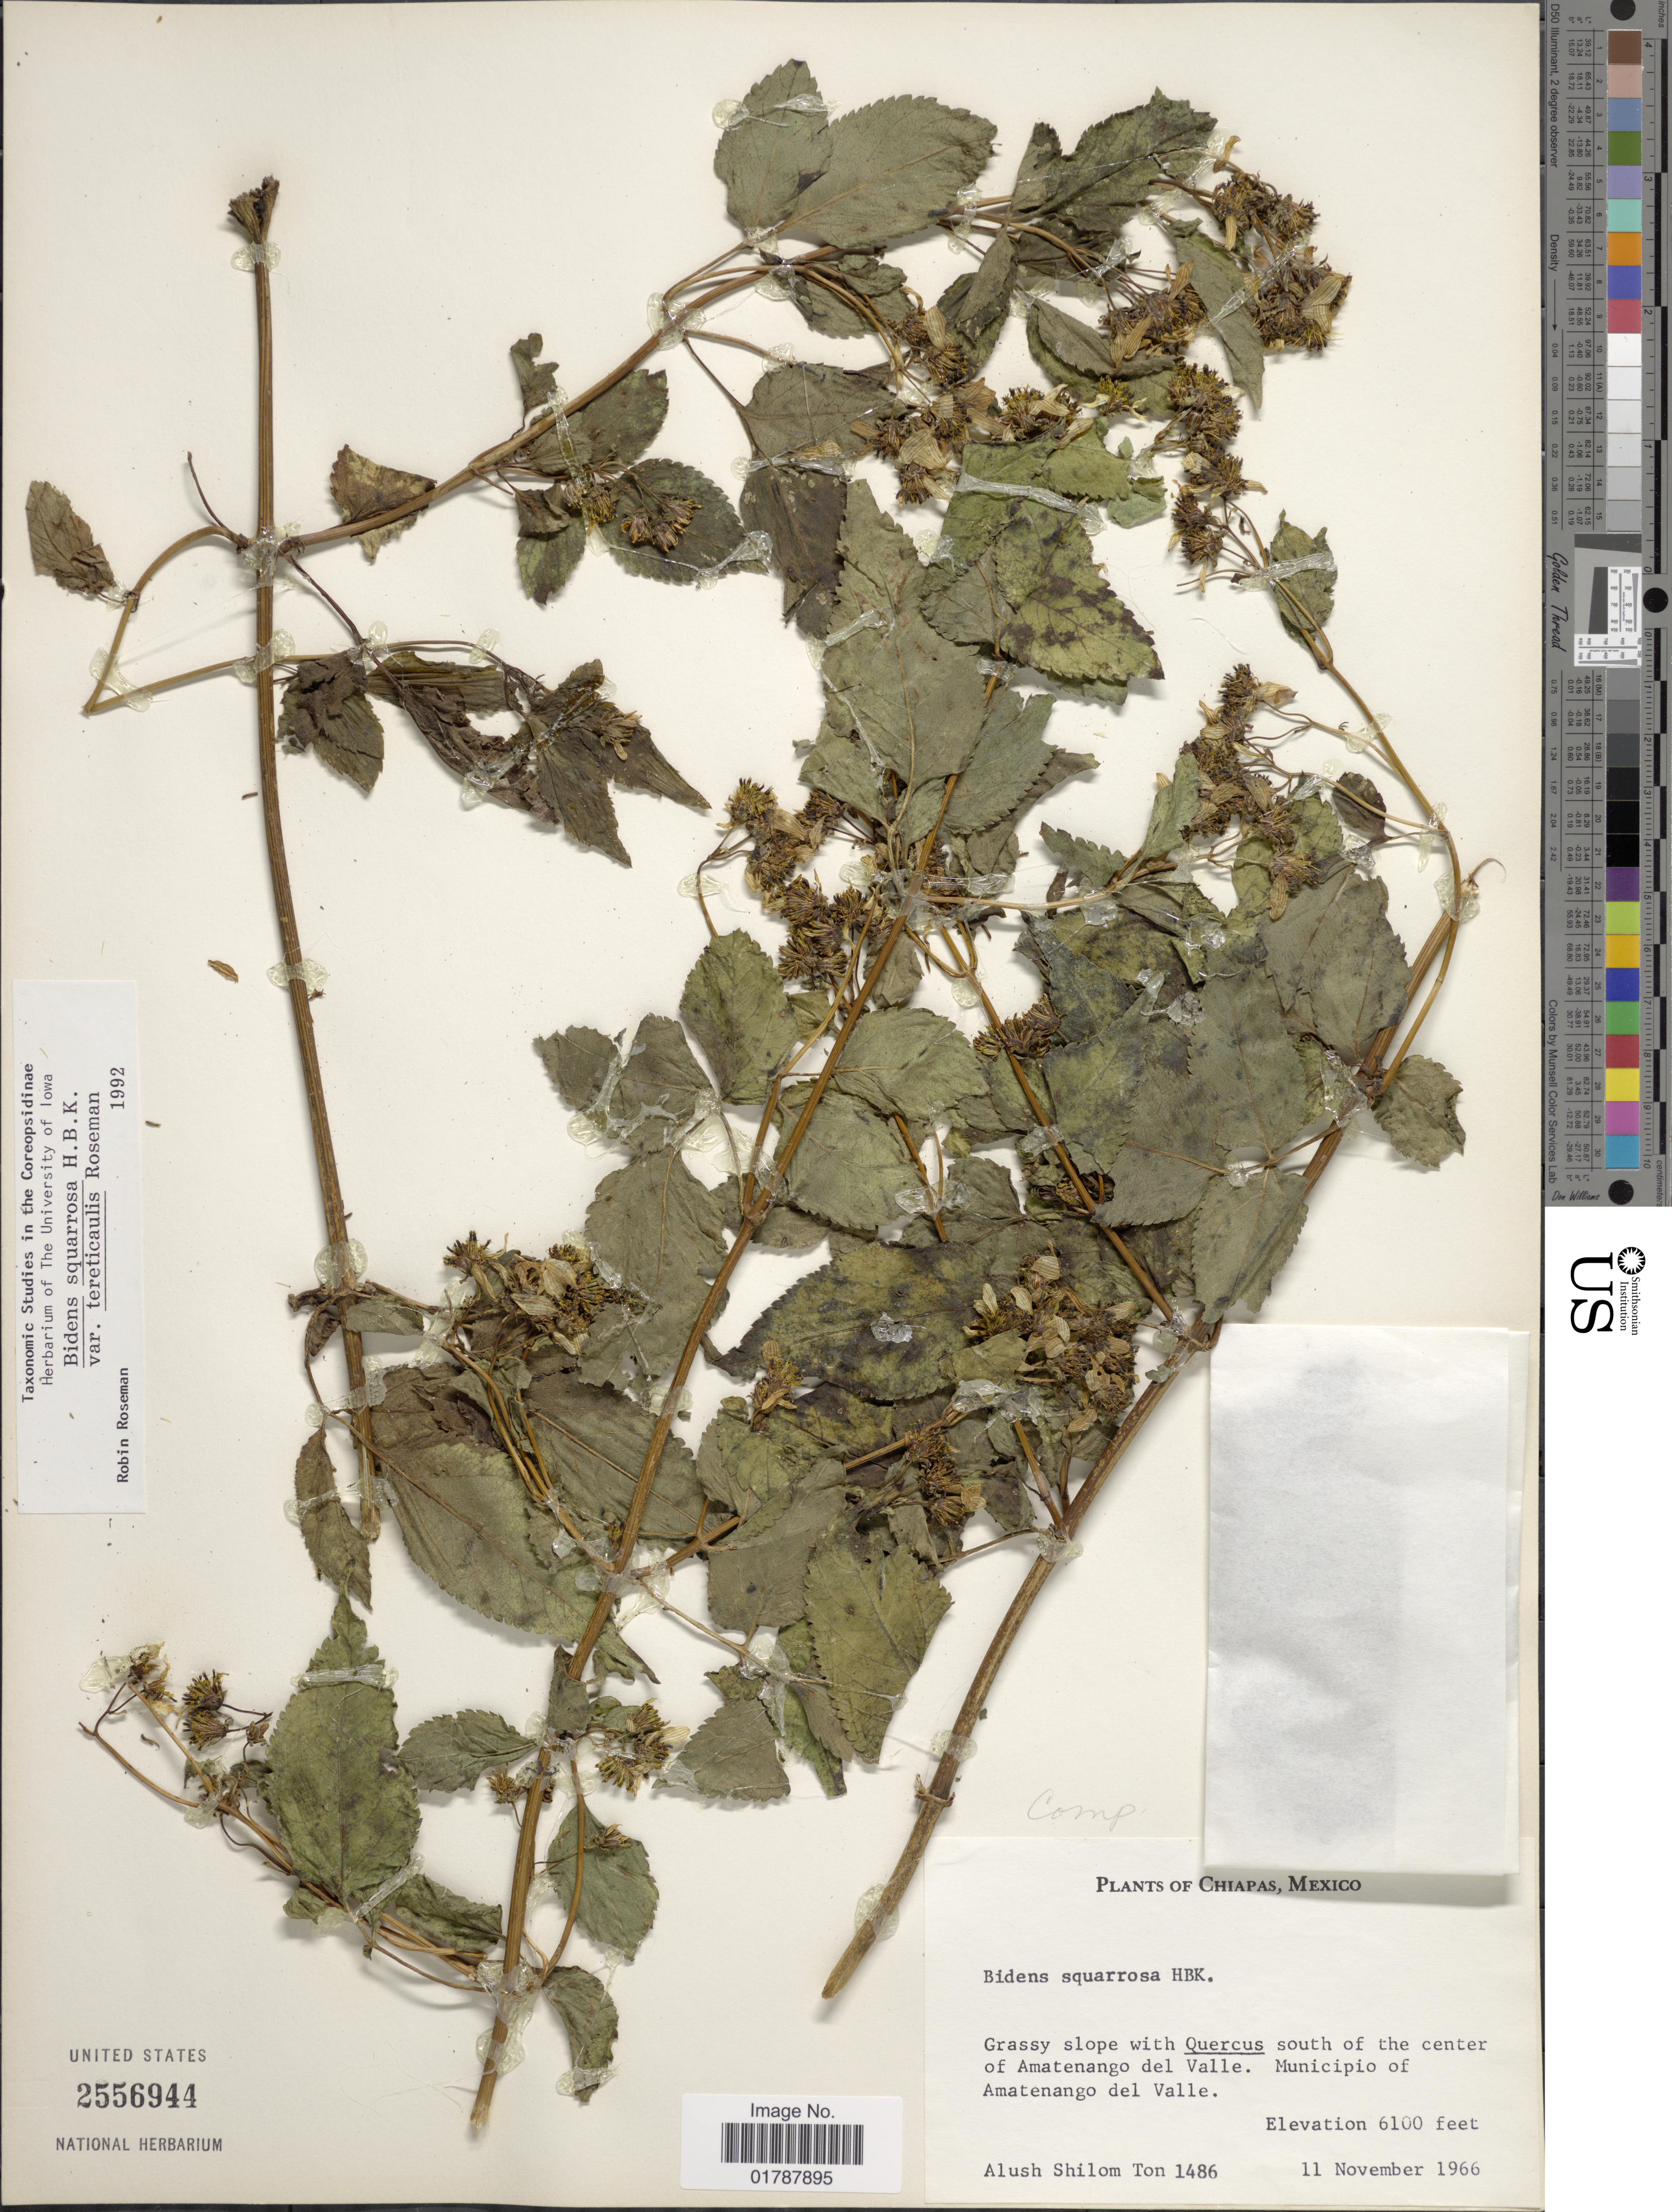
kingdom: Plantae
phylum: Tracheophyta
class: Magnoliopsida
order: Asterales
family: Asteraceae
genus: Bidens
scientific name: Bidens squarrosa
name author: Kunth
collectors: A. S. Ton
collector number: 1486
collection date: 1966-11-11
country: Mexico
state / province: Chiapas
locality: Chiapas, Mexico, South of the center of Amatenango del Valle, Municipio of Amatenango del Valle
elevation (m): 1859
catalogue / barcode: US 2556944